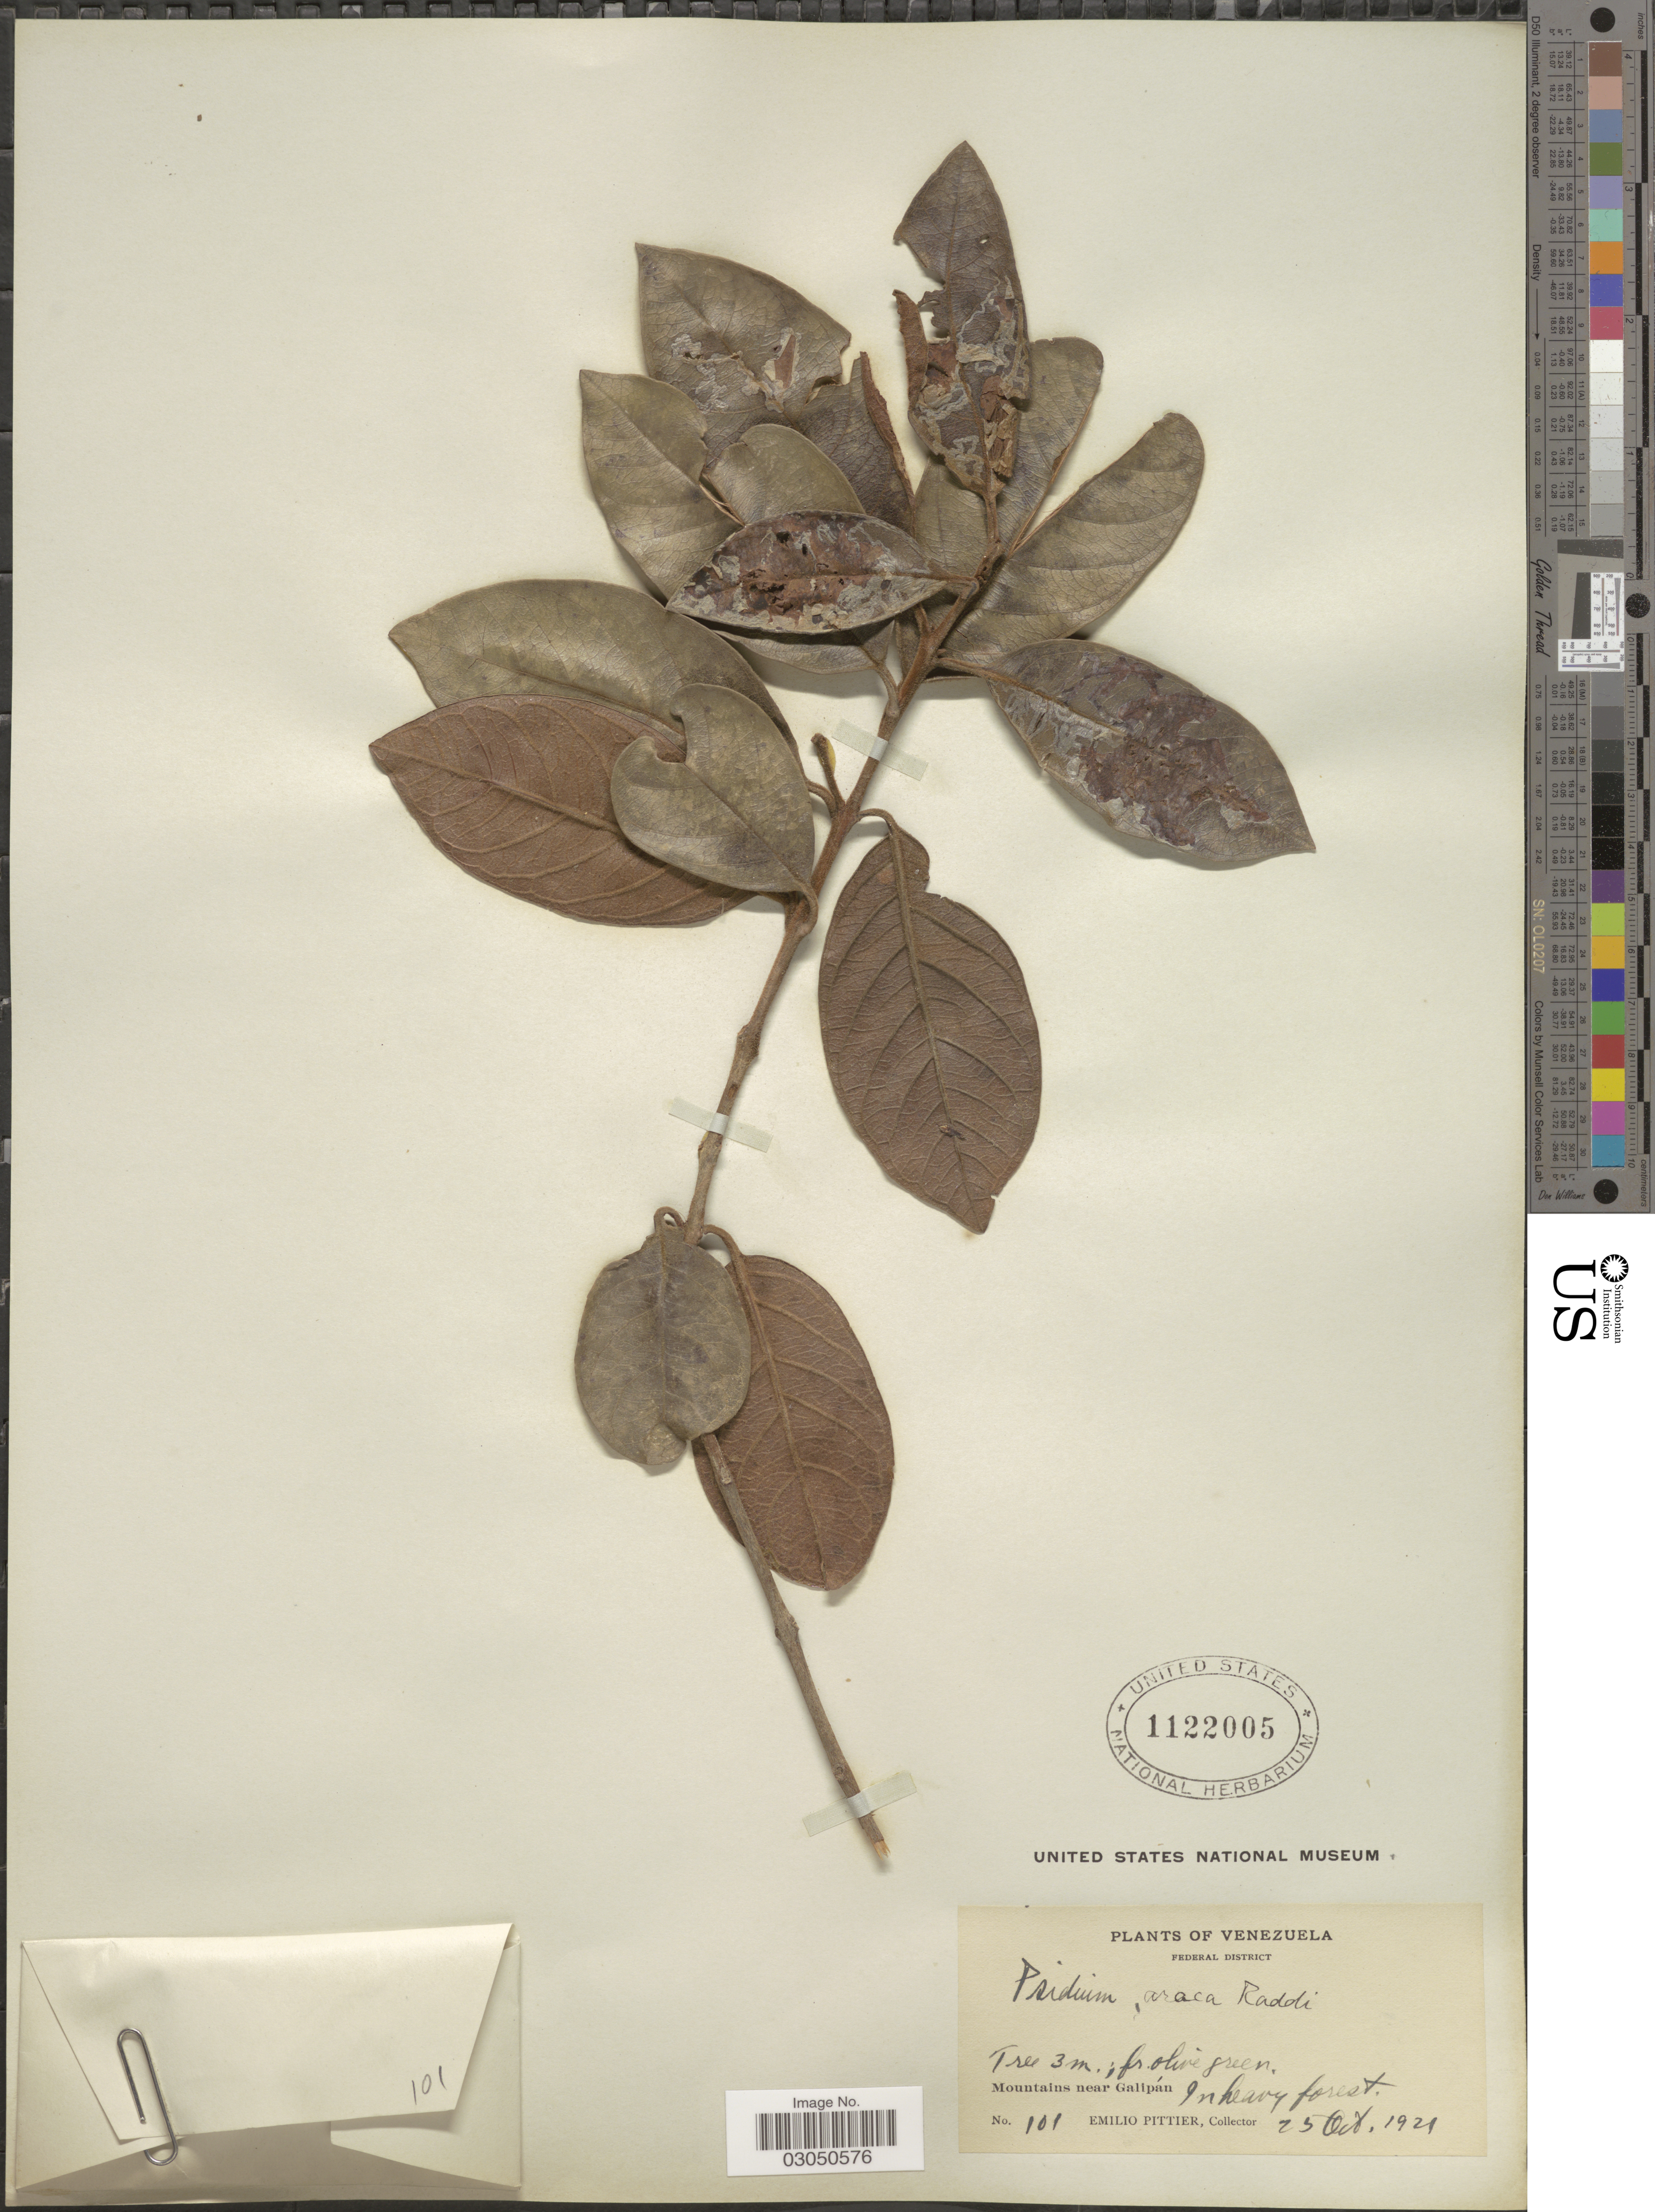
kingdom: Plantae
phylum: Tracheophyta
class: Magnoliopsida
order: Myrtales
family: Myrtaceae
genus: Psidium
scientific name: Psidium guineense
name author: Sw.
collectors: E. Pittier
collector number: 101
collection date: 1921-10-25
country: Venezuela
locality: Federal District. Mountains near Galipán.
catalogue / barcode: US 1122005